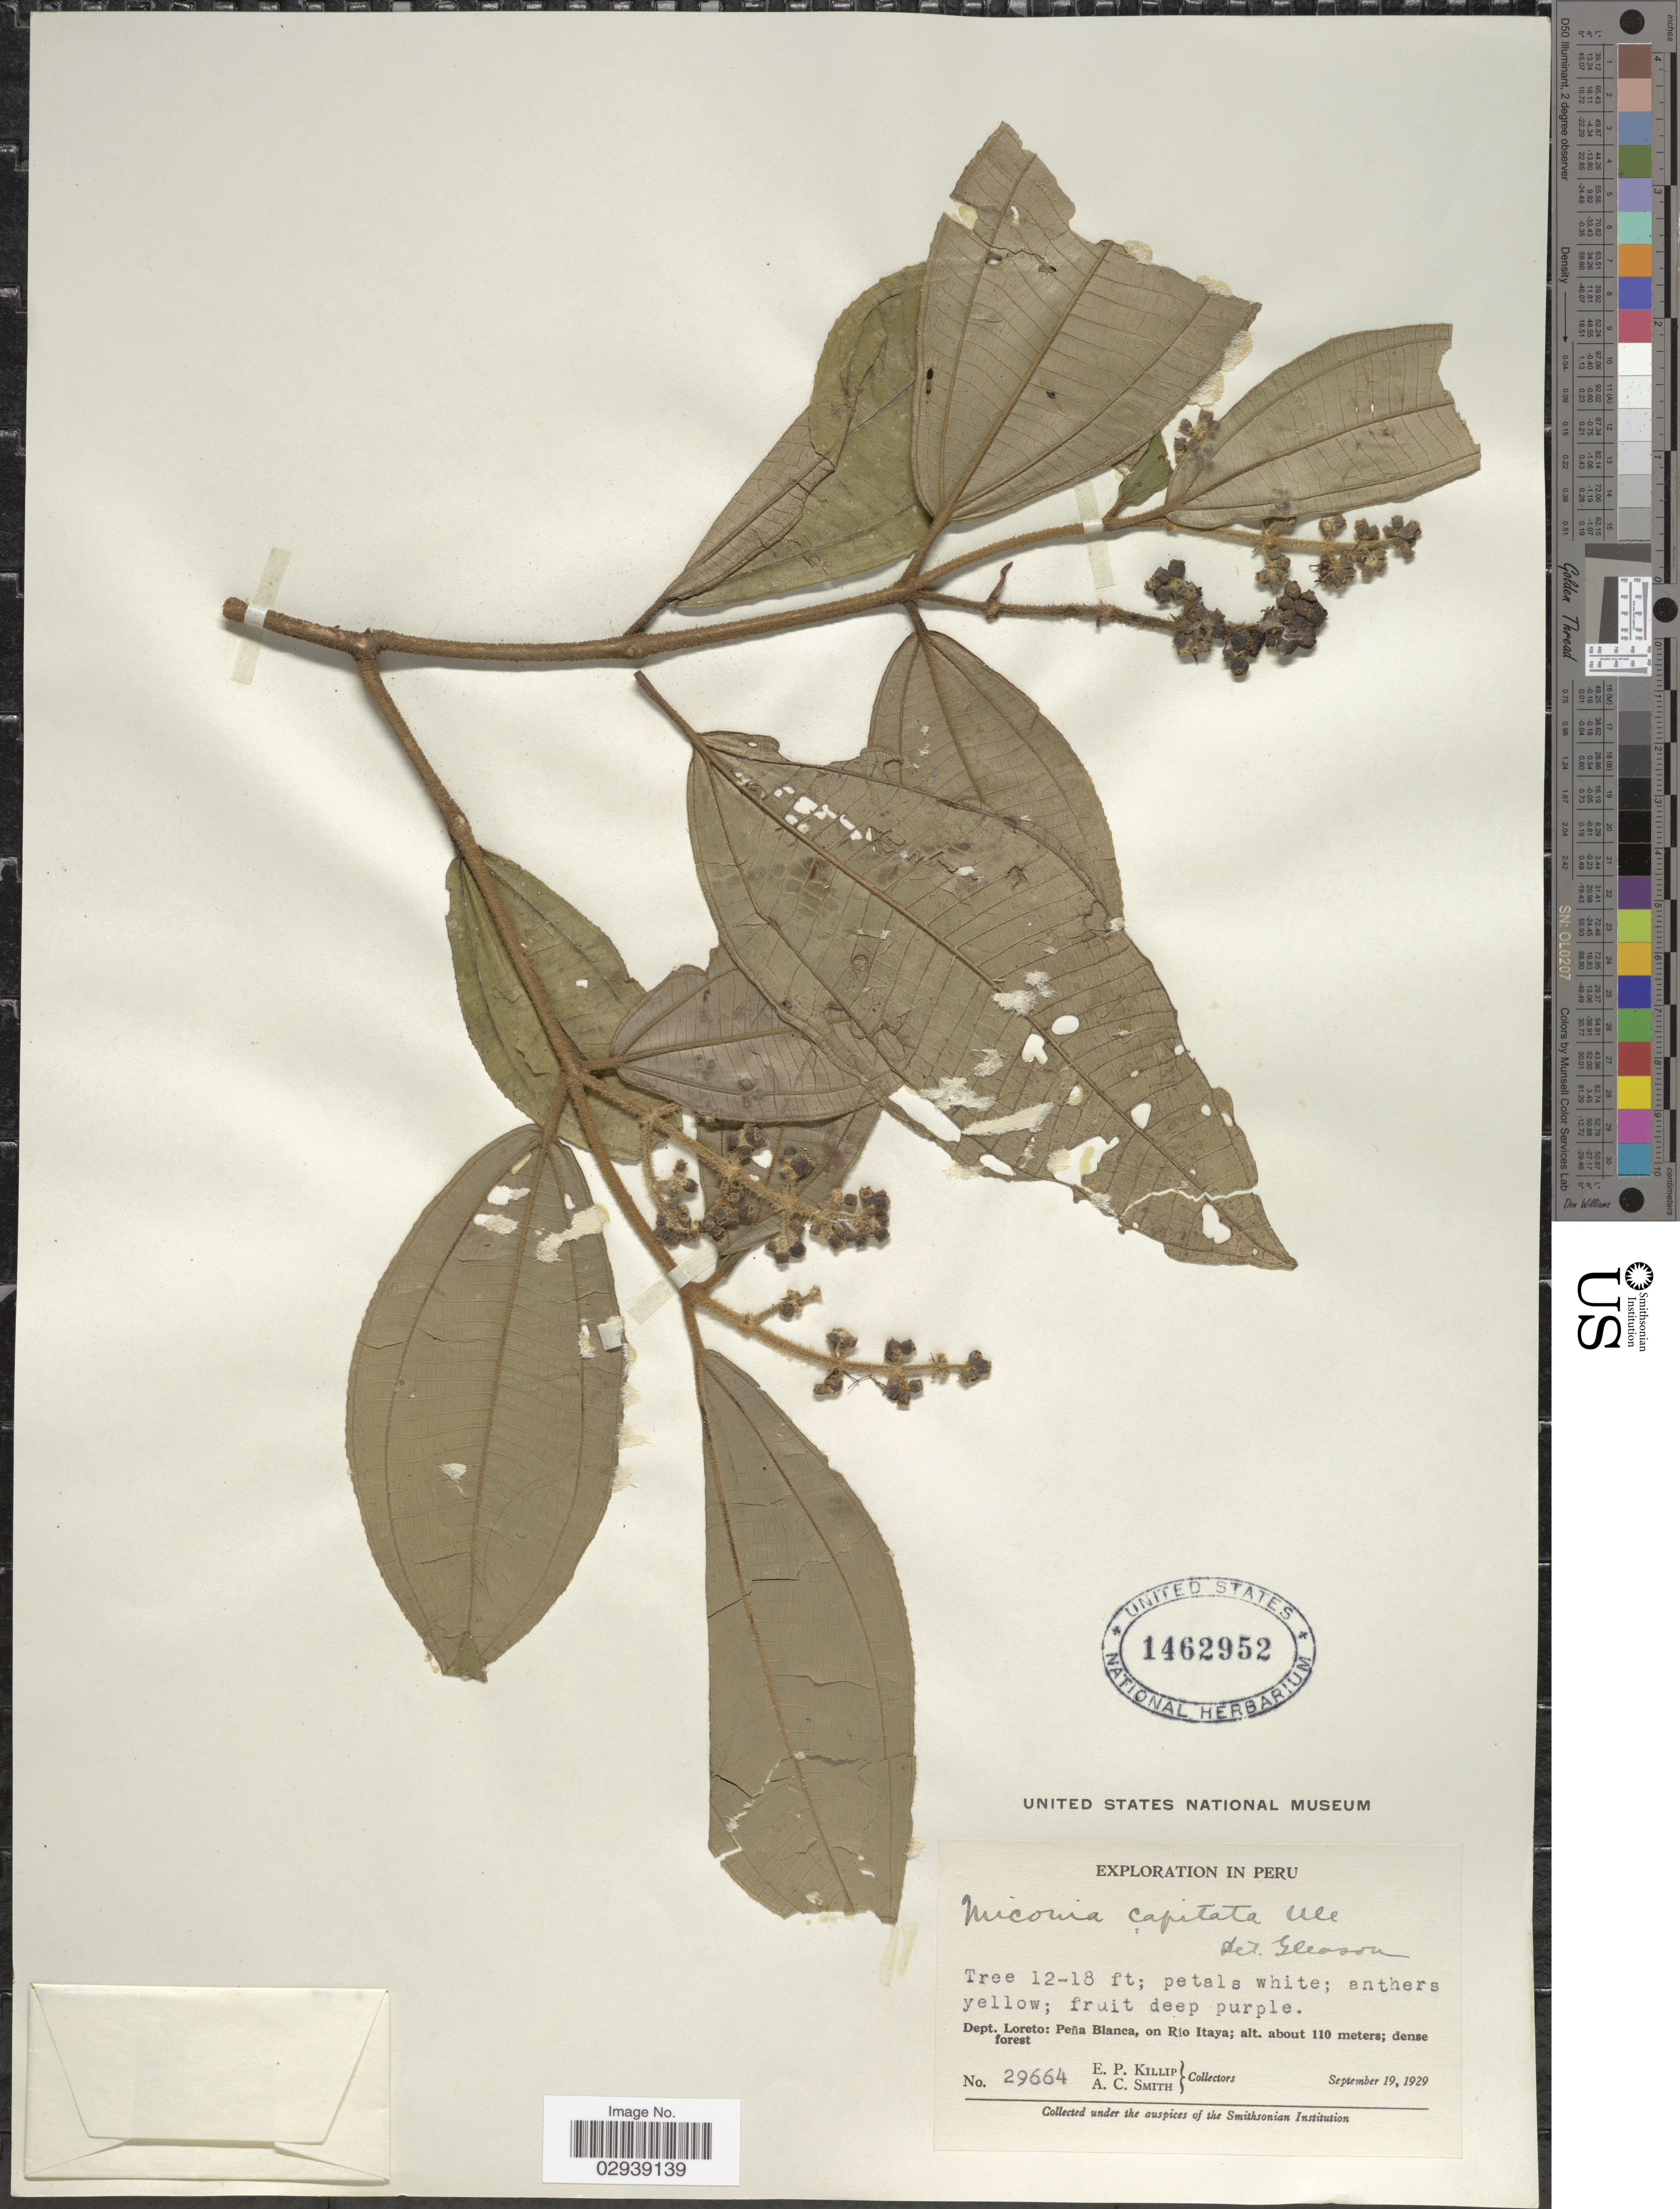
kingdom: Plantae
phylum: Tracheophyta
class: Magnoliopsida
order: Myrtales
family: Melastomataceae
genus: Miconia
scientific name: Miconia duckei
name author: Cogn.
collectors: E. P. Killip & A. C. Smith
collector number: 29664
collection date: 1929-09-19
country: Peru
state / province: Loreto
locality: Dept. Loreto: Peña Blanca, on Río Itaya.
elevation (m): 110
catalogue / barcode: US 1462952